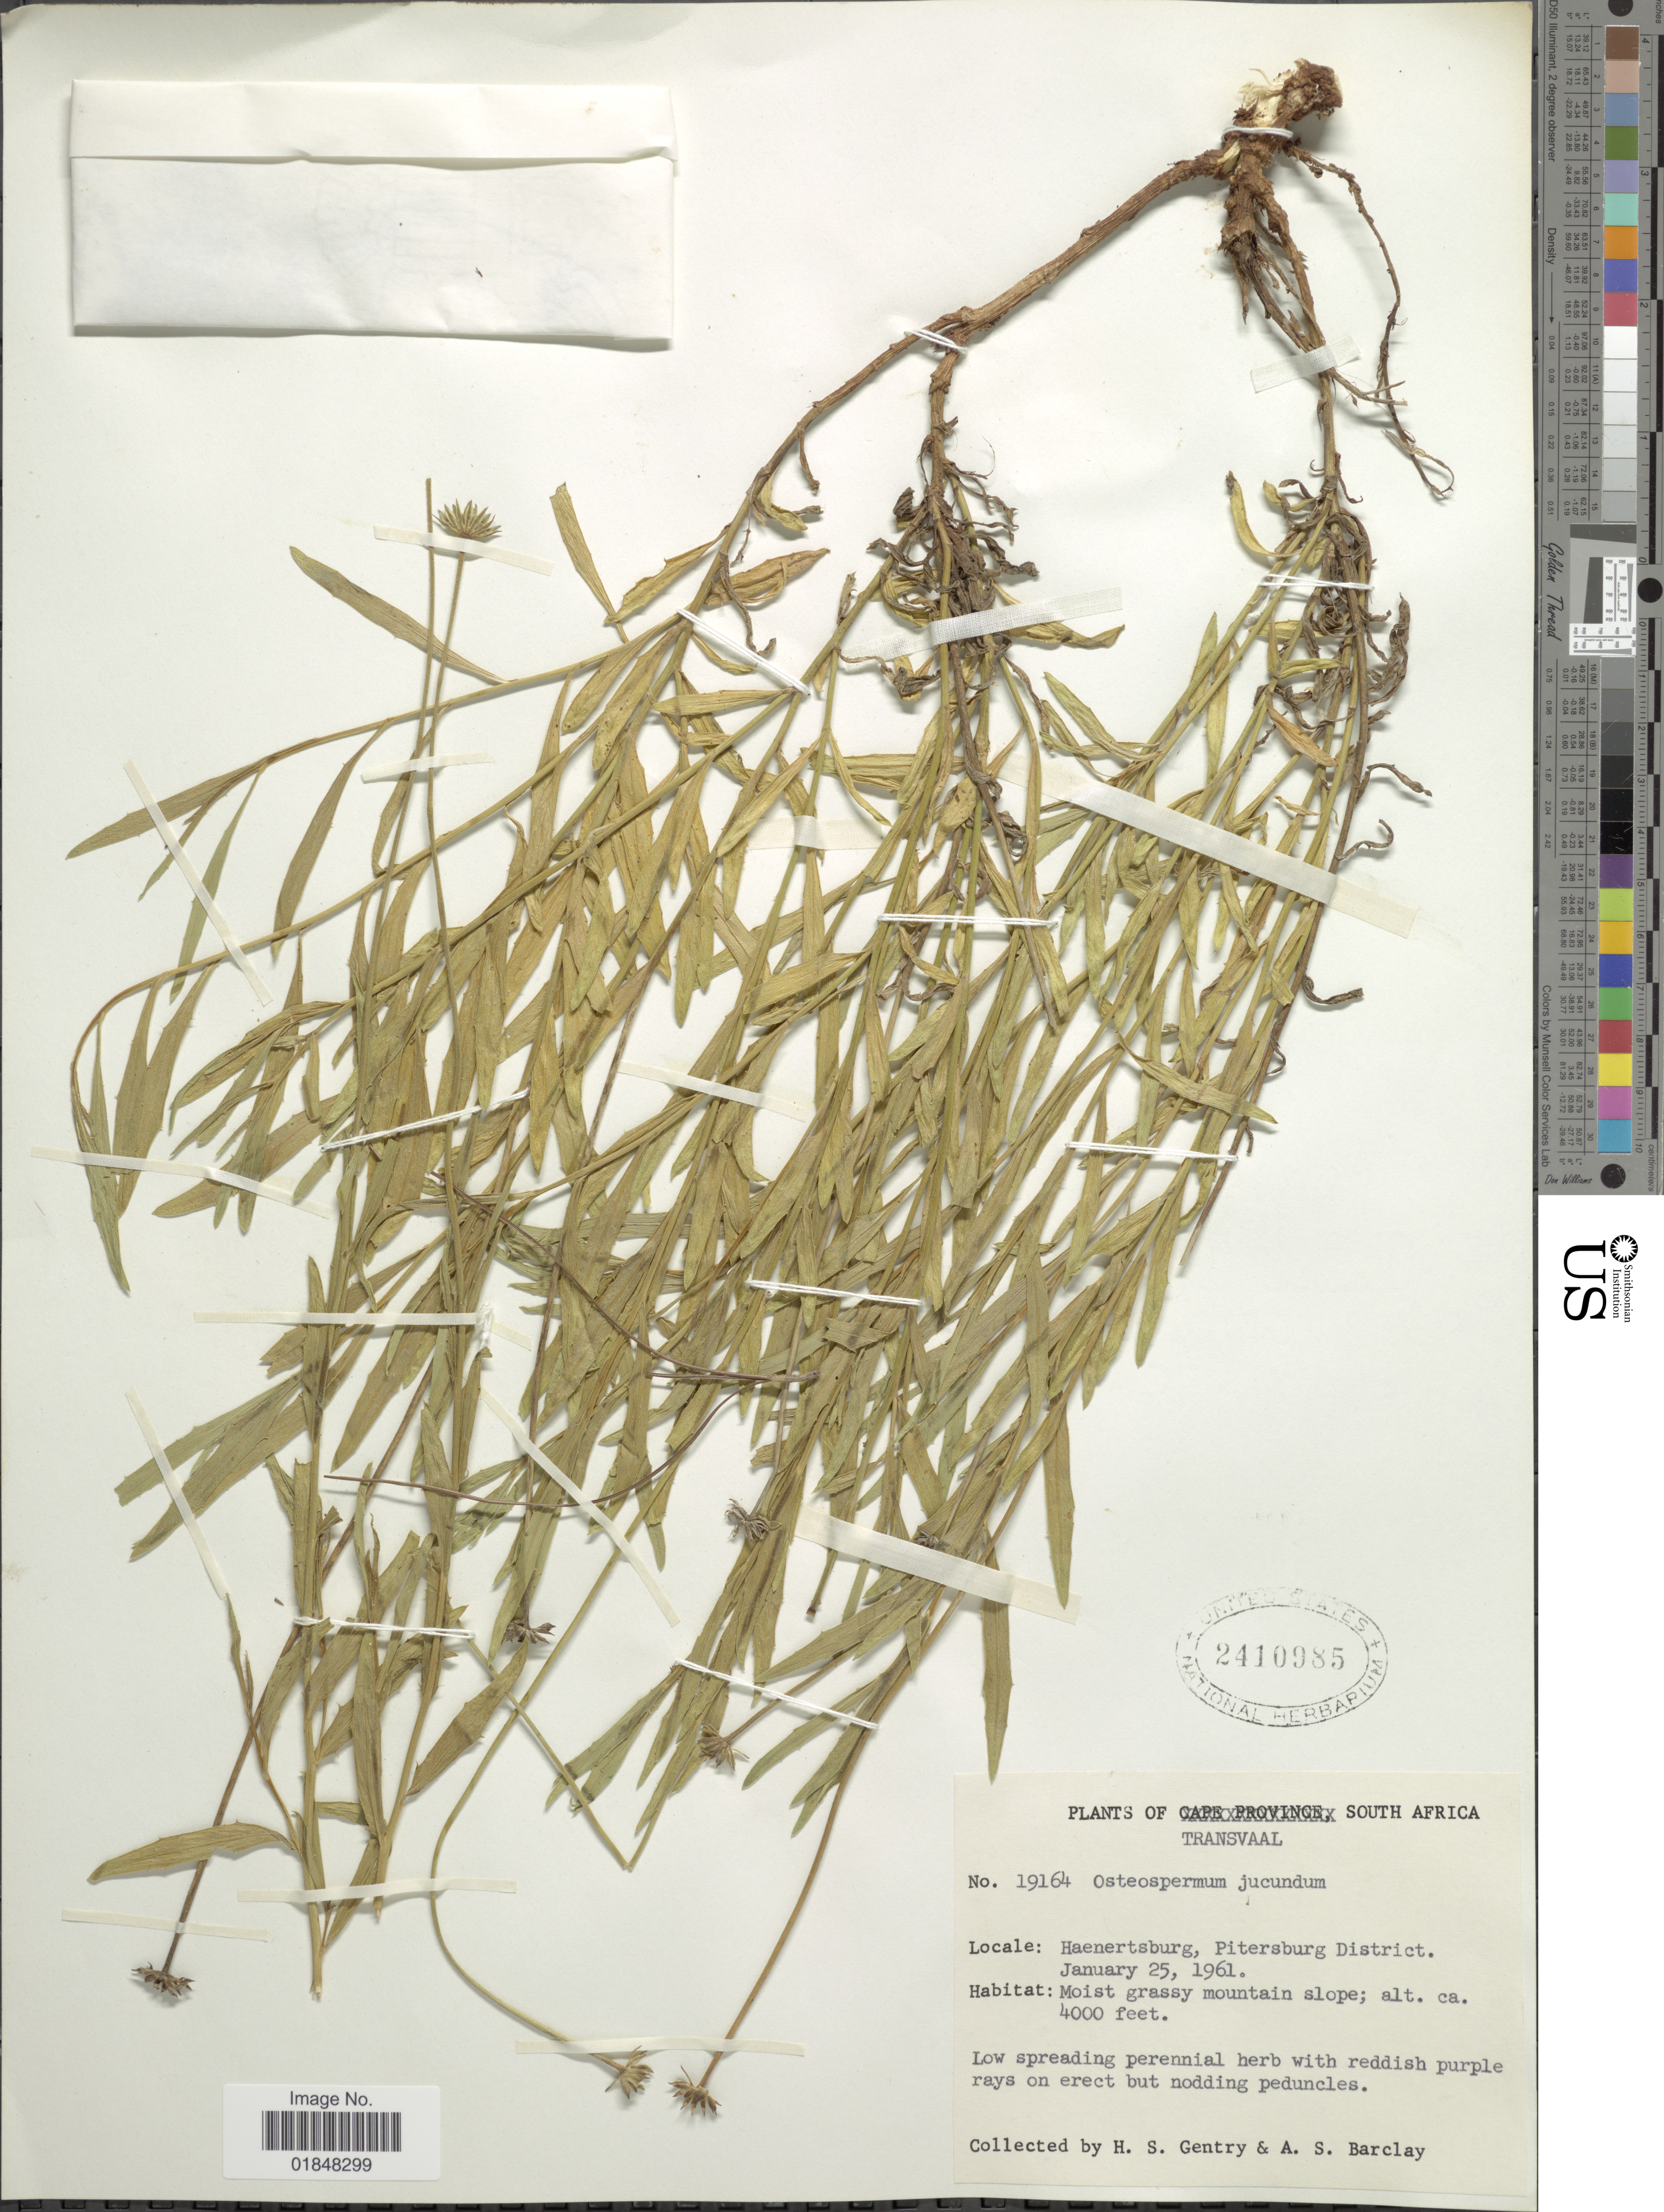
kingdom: Plantae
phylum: Tracheophyta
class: Magnoliopsida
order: Asterales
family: Asteraceae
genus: Dimorphotheca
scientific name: Dimorphotheca jucunda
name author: E. Phillips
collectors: H. S. Gentry & A. S. Barclay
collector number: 19164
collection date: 1961-01-25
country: South Africa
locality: Transvaal, Haenertsburg, Pitersburg District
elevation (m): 1219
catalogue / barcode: US 2410985